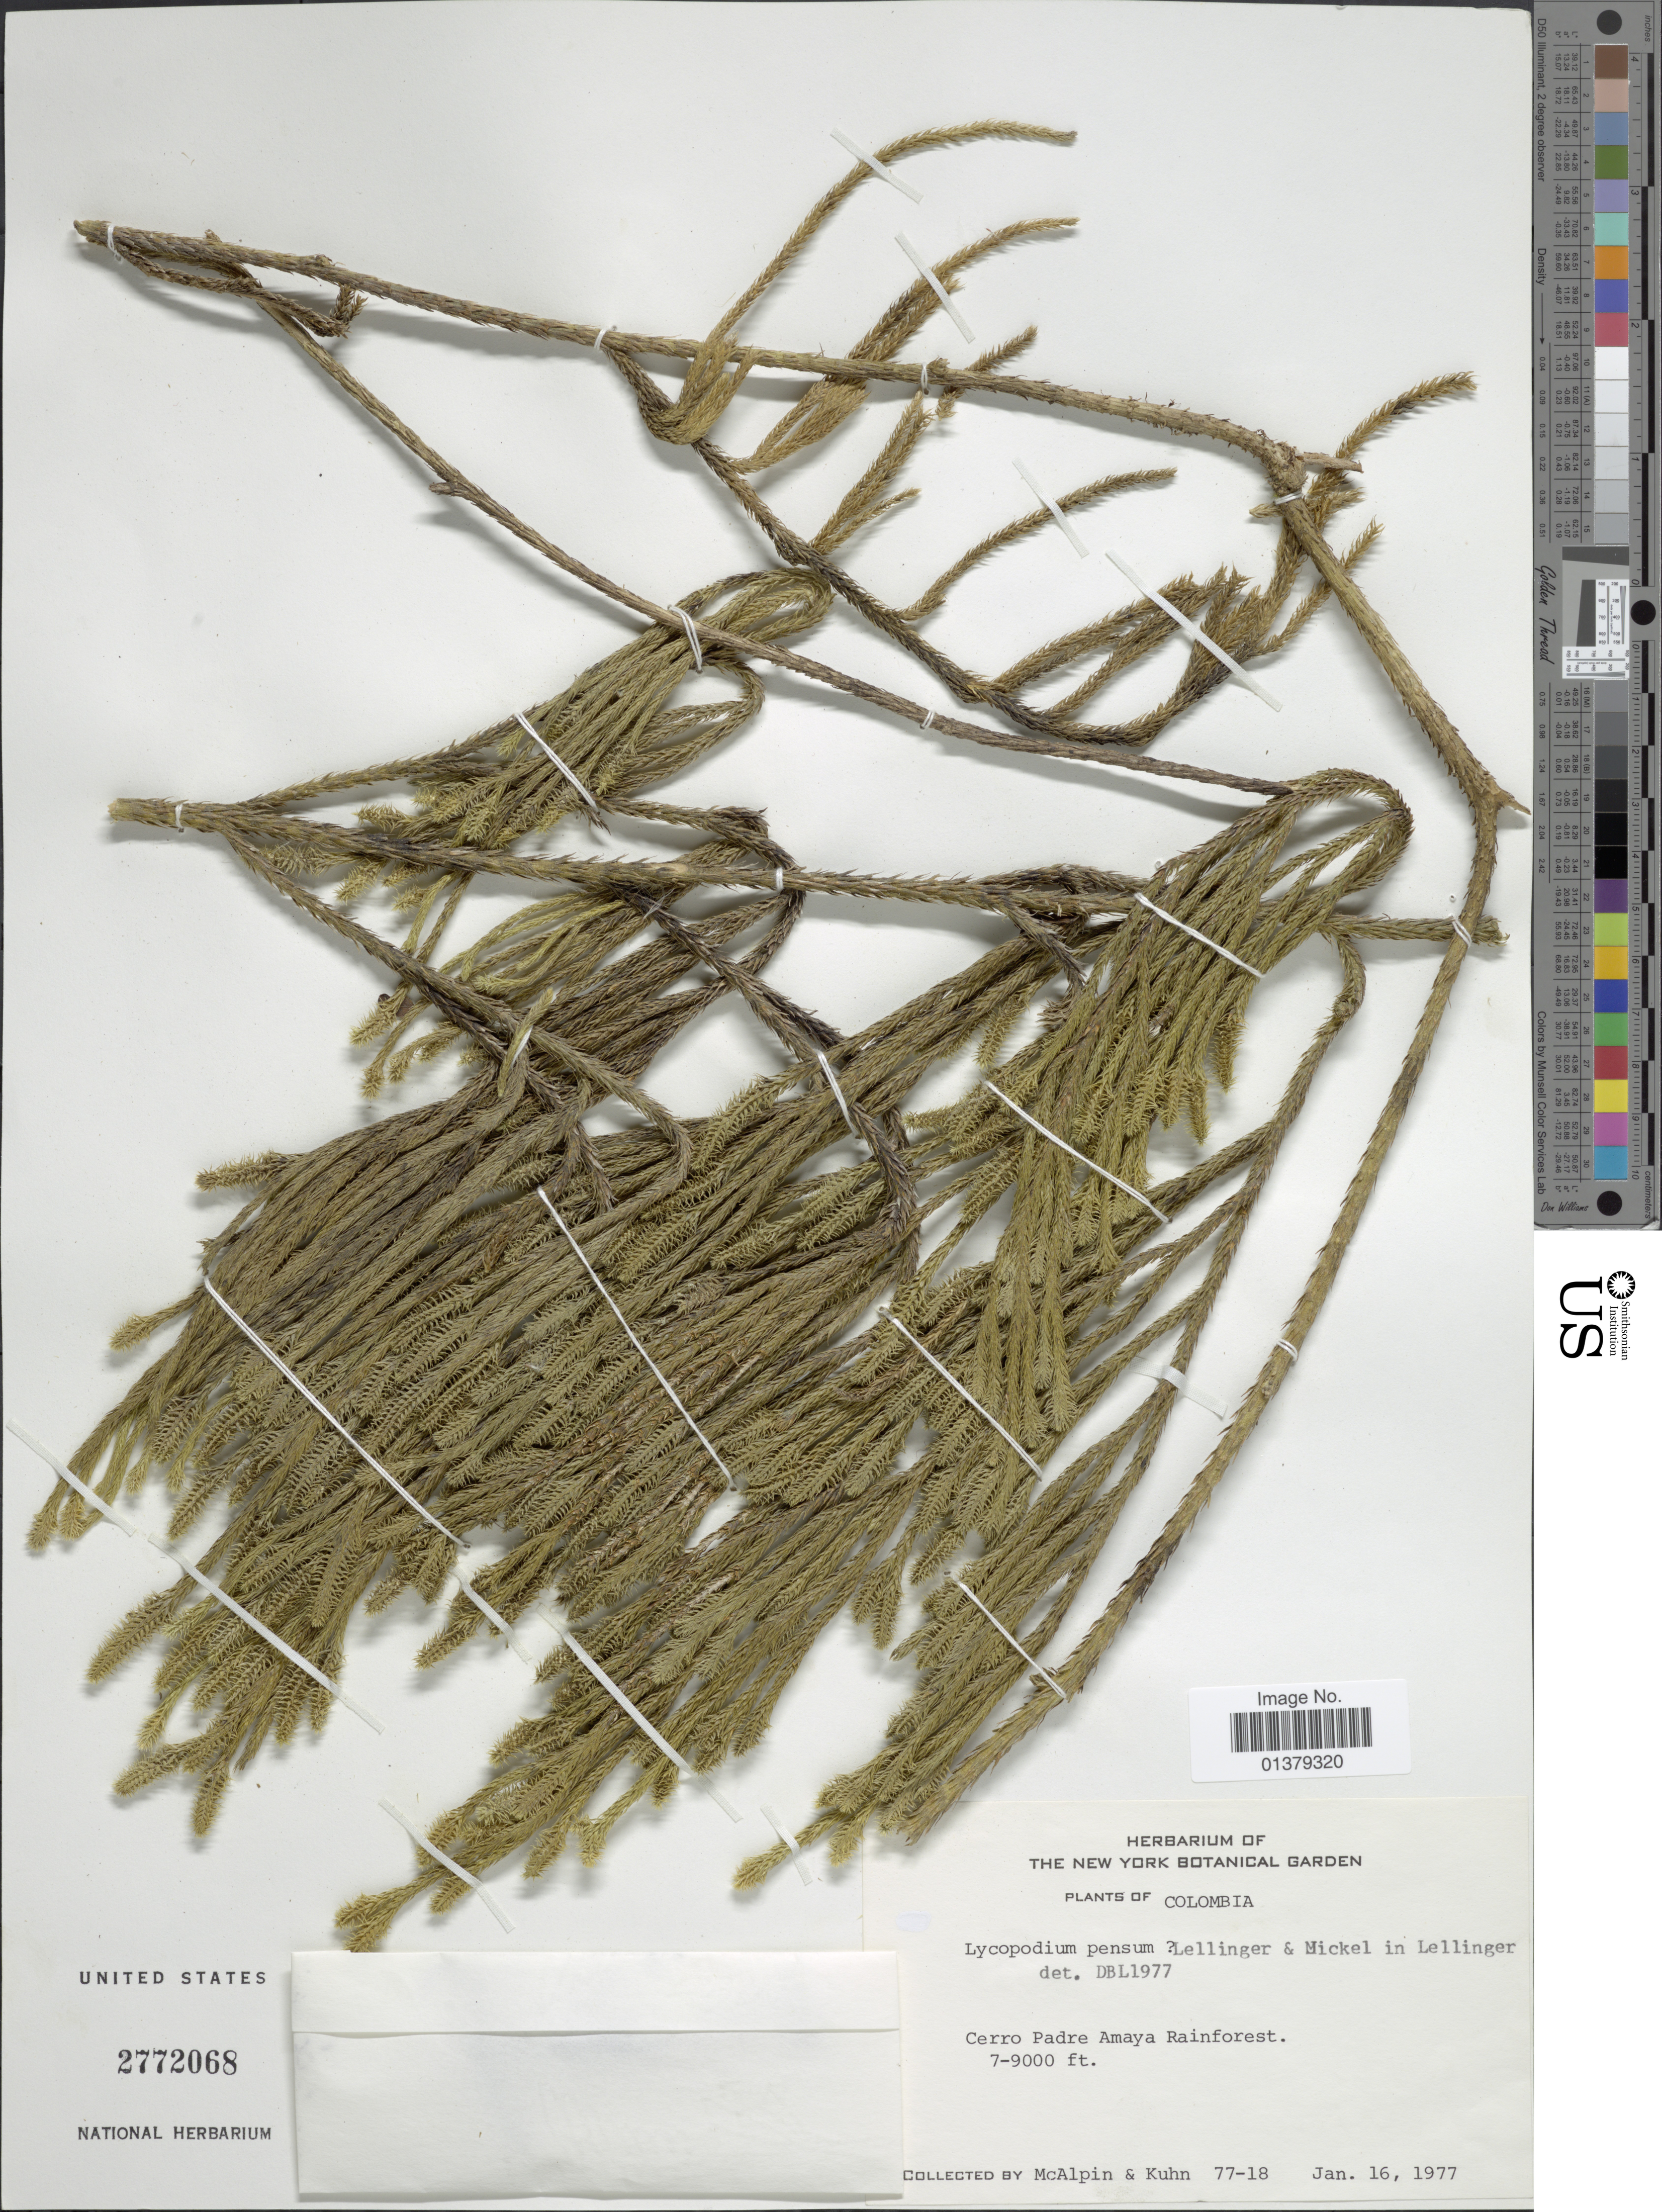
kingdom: Plantae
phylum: Tracheophyta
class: Lycopodiopsida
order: Lycopodiales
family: Lycopodiaceae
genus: Palhinhaea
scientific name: Palhinhaea riofrioi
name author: (Sodiro) Holub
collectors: -- McAlpin & -. Kuhn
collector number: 77-18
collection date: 1977-01-16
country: Colombia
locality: Cerro Padre Amaya Rainforest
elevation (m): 2134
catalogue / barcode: US 2772068